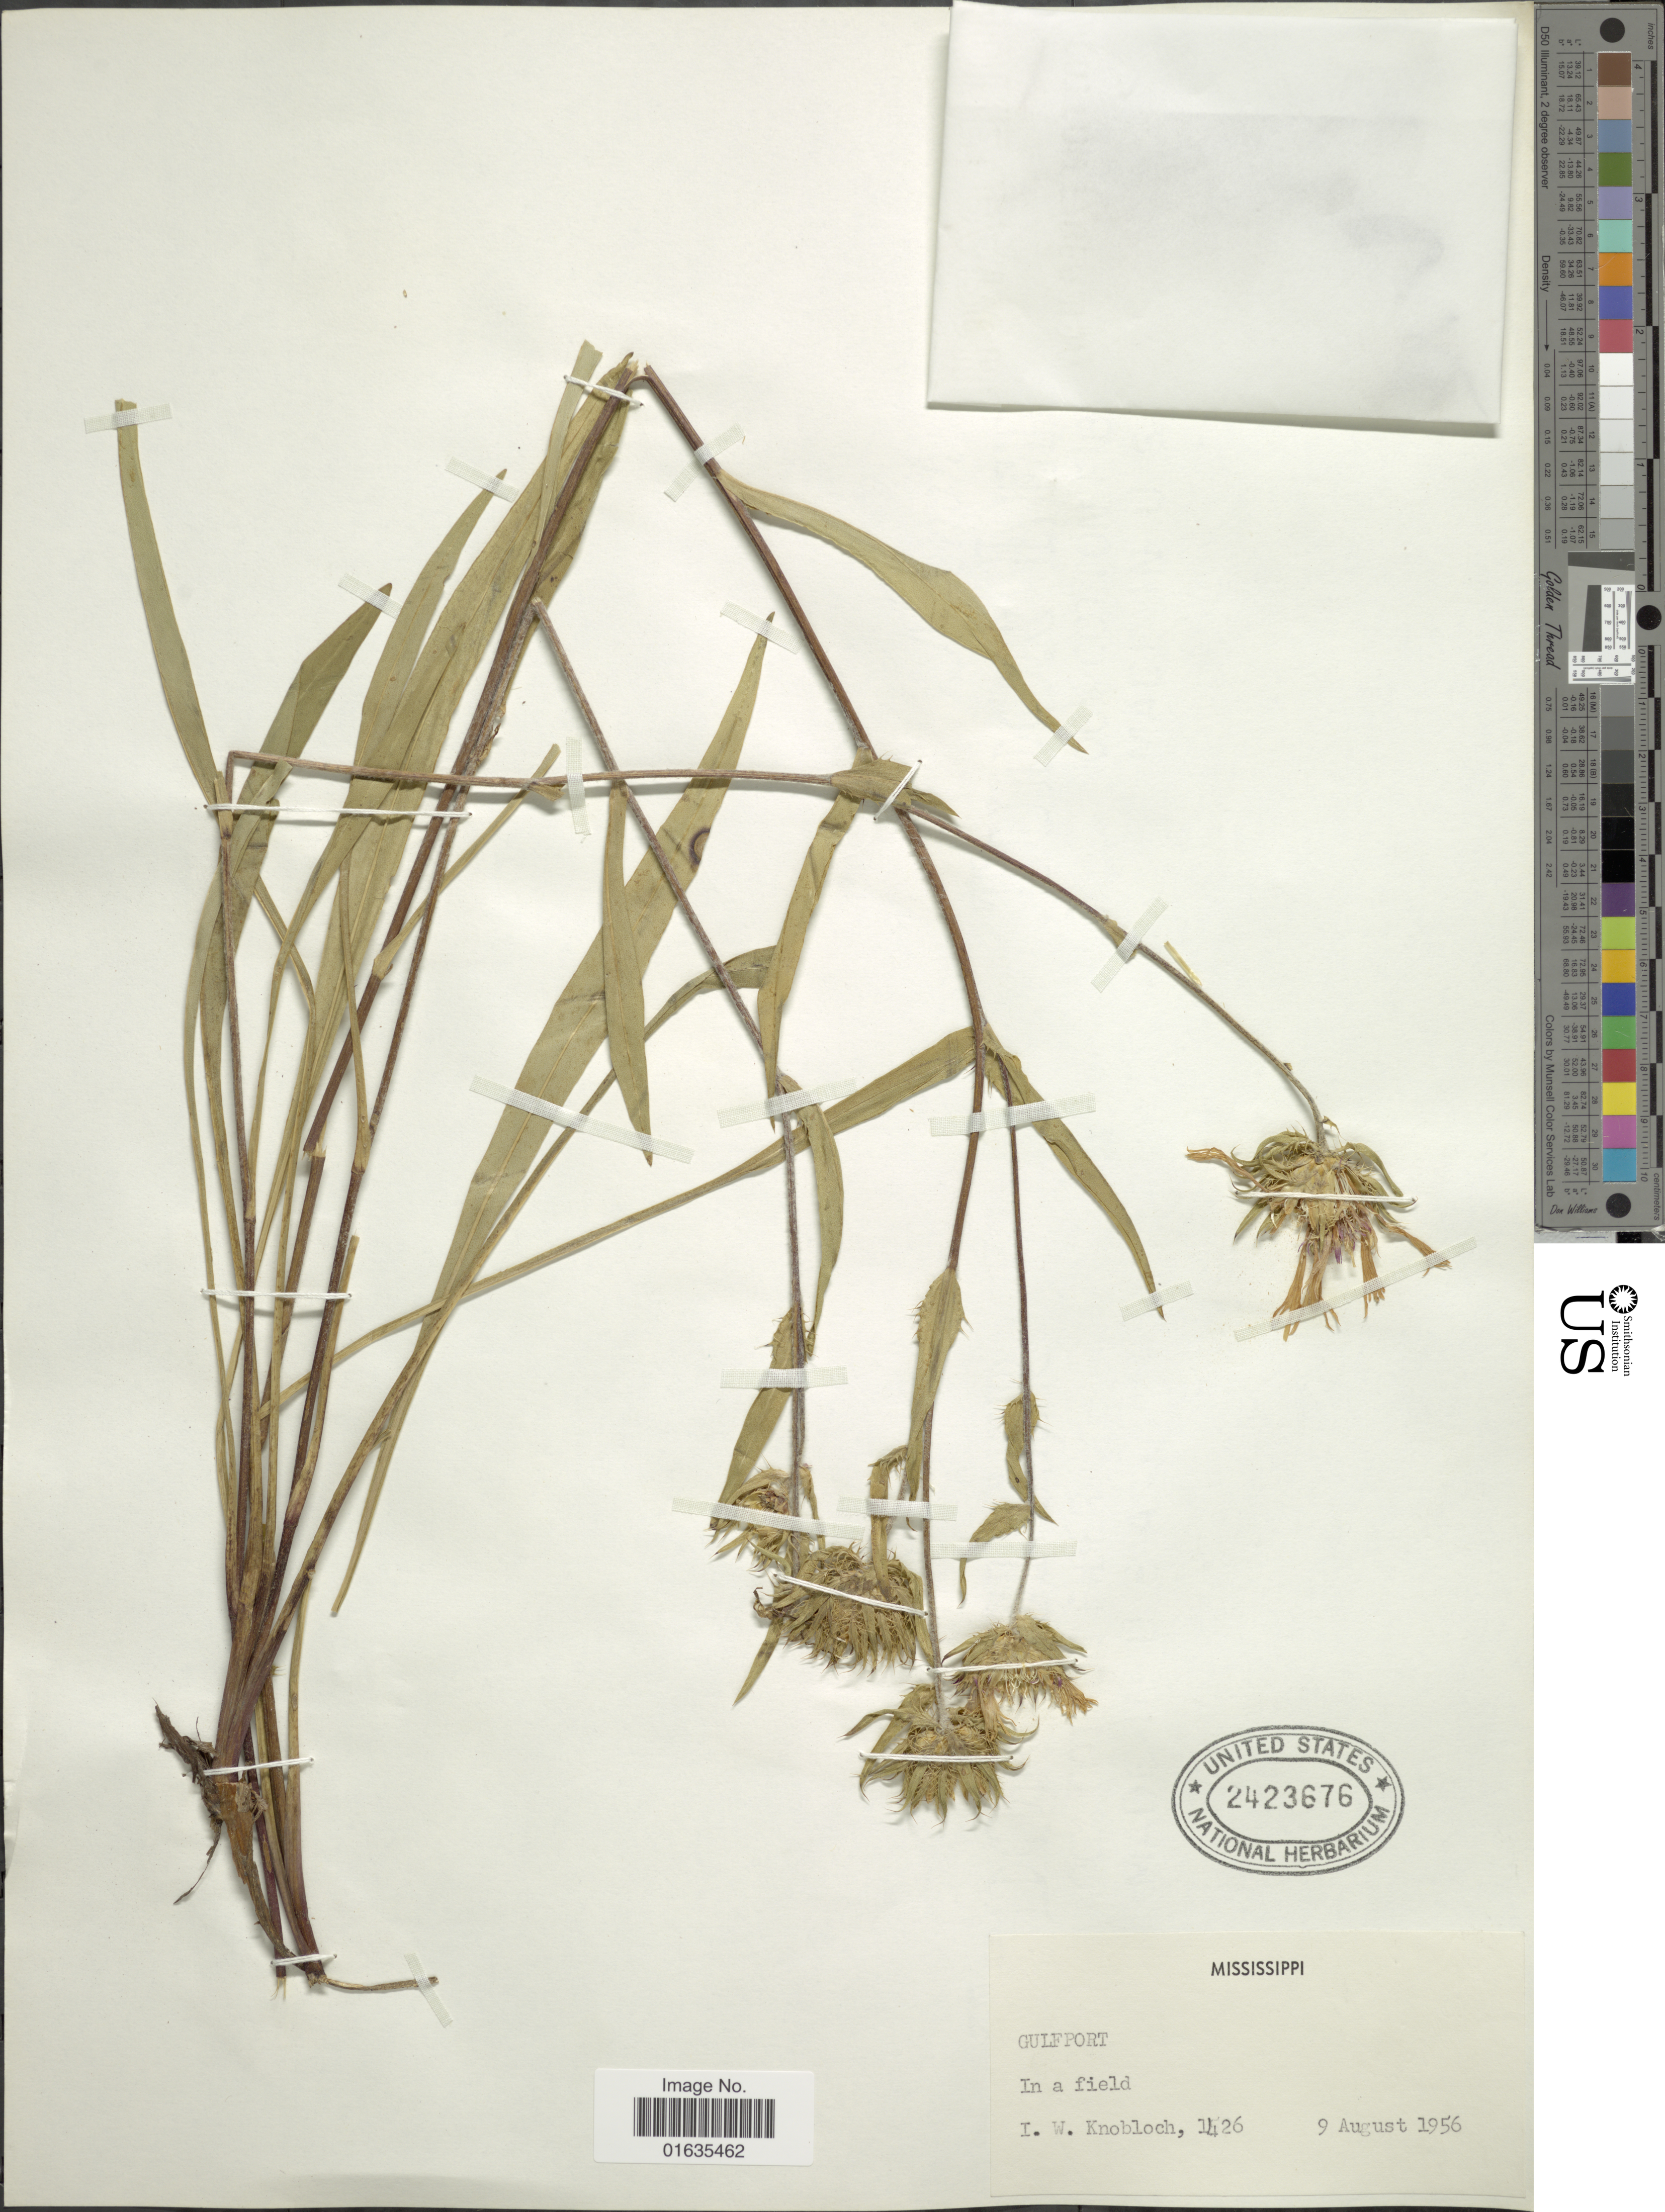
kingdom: Plantae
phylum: Tracheophyta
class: Magnoliopsida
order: Asterales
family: Asteraceae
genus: Stokesia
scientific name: Stokesia laevis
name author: (Hill) Greene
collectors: I. W. Knobloch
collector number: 1426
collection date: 1956-08-09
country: United States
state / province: Mississippi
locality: Gulfport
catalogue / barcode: US 2423676